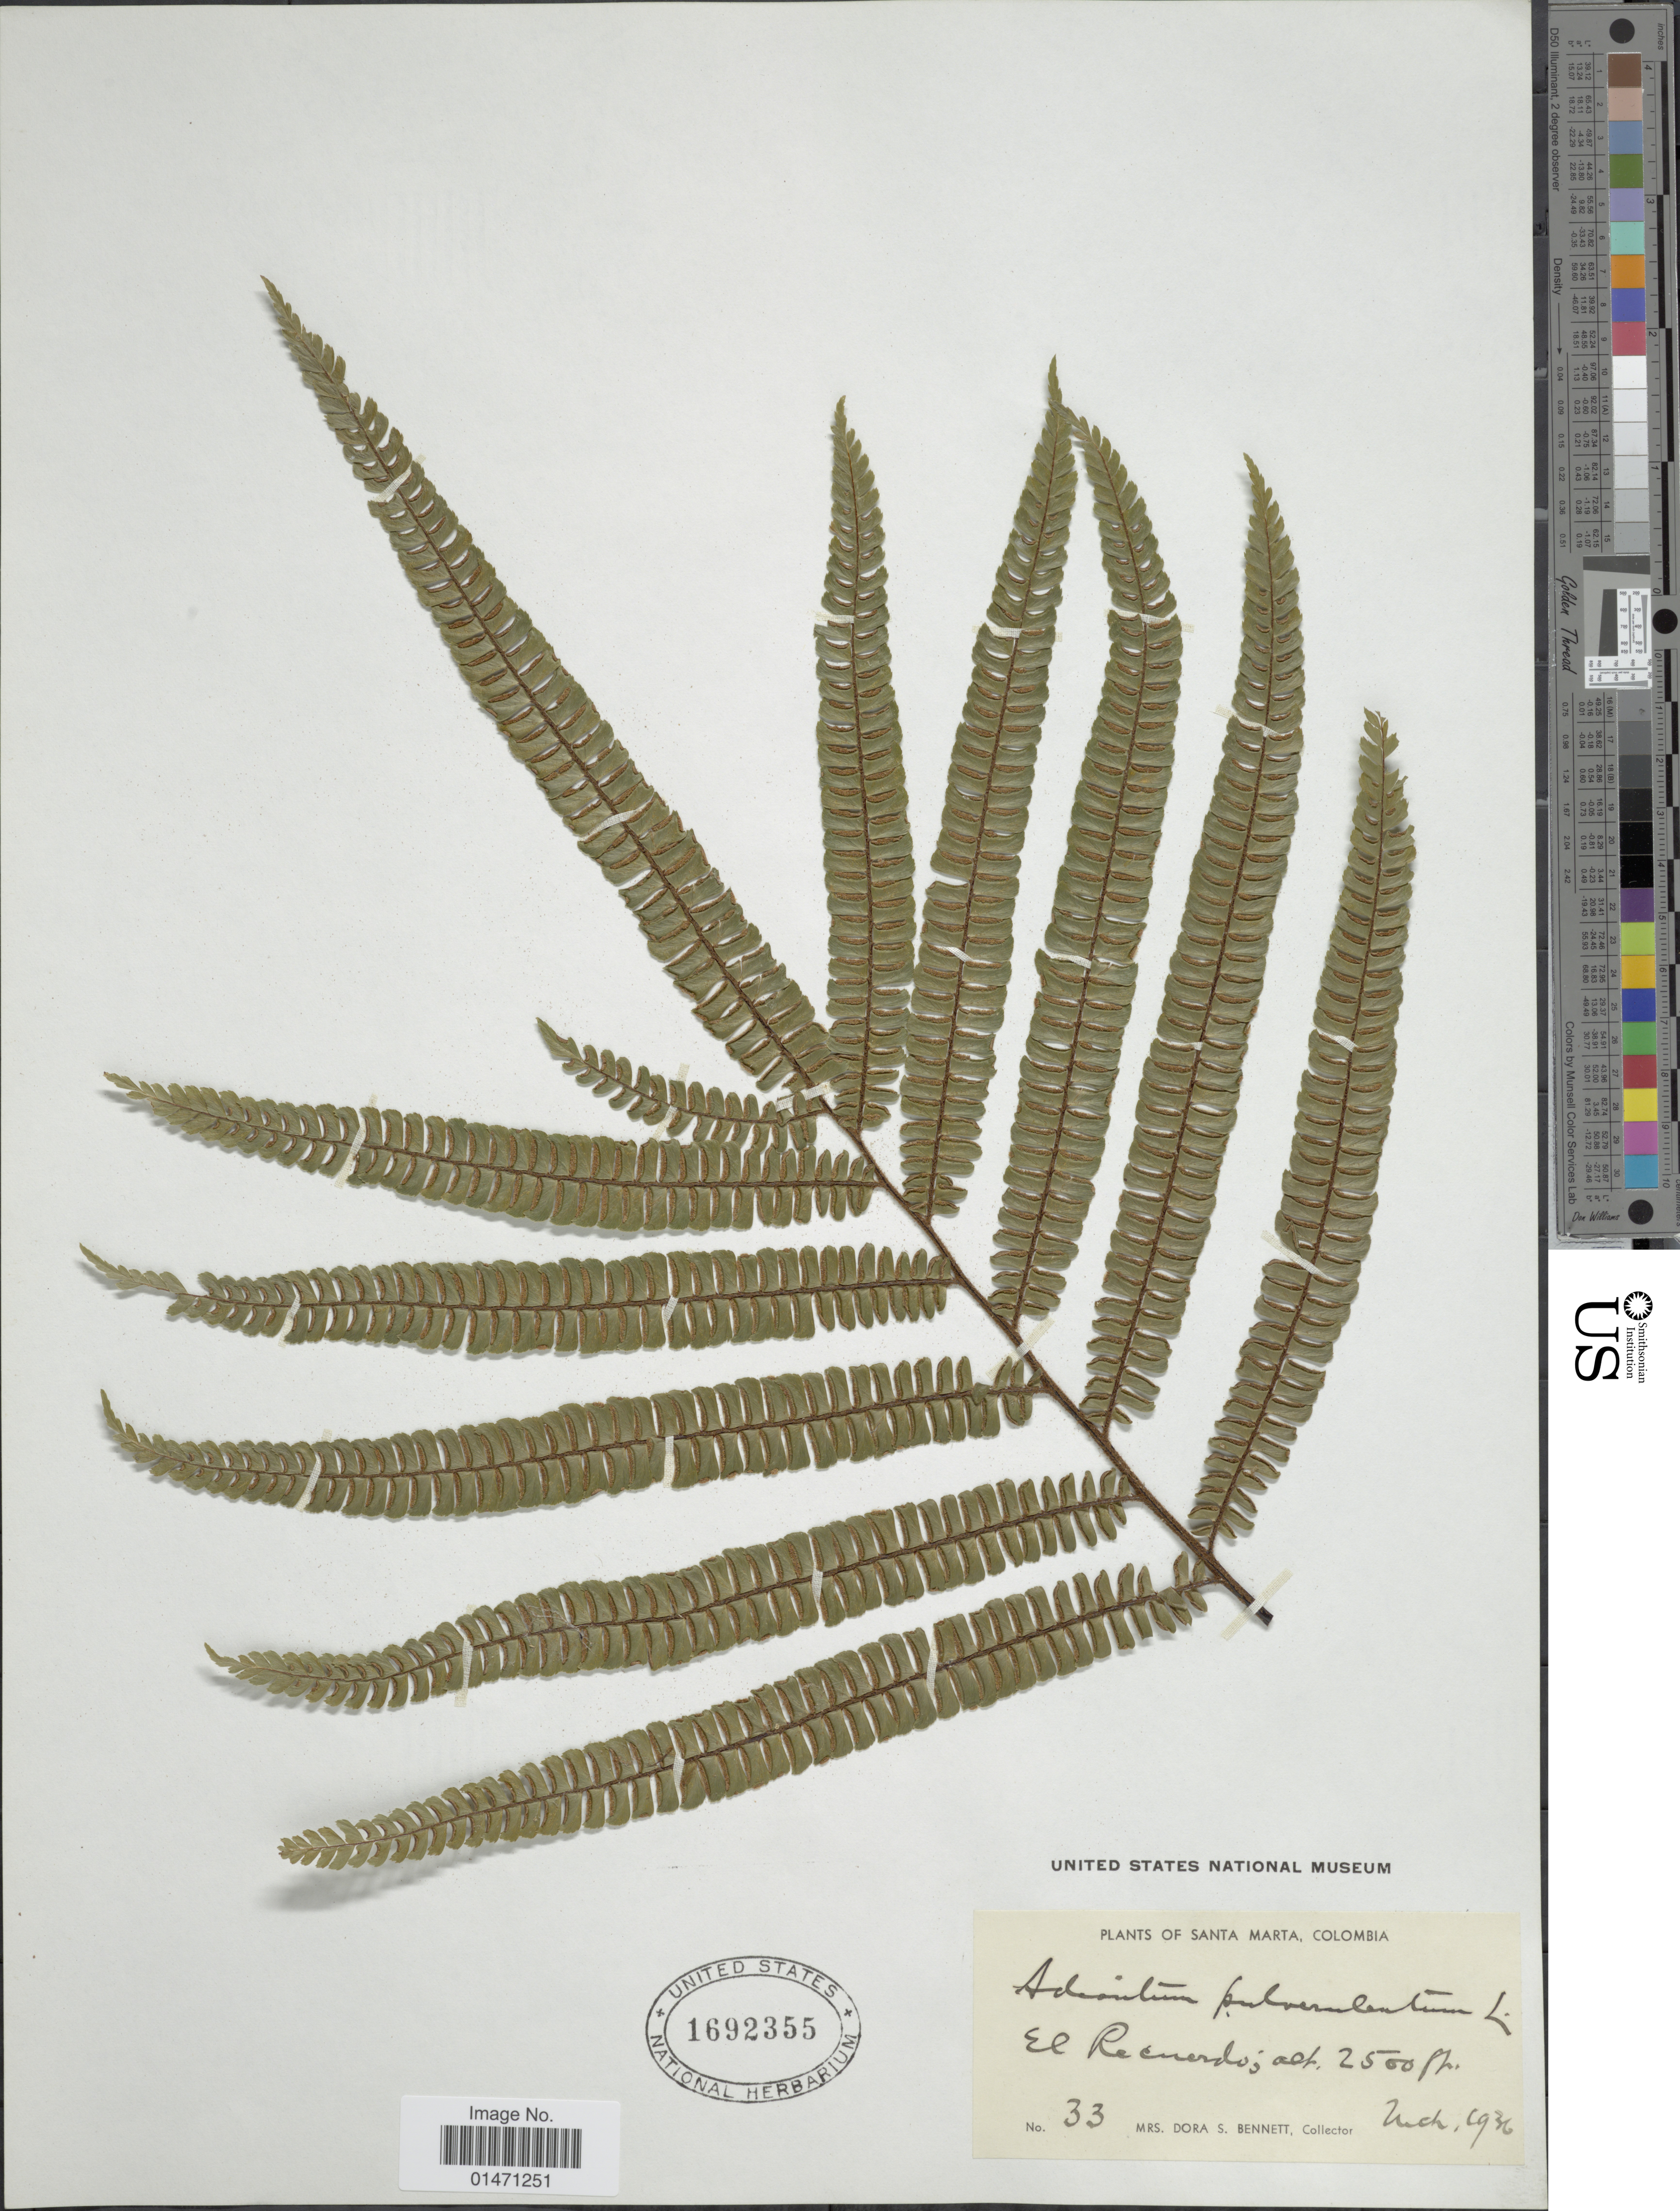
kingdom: Plantae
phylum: Tracheophyta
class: Polypodiopsida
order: Polypodiales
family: Pteridaceae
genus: Adiantum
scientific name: Adiantum pulverulentum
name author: L.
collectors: D. Bennett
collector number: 33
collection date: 1936-03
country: Colombia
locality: Plants of Santa Marta, Colombia, El Recuerdo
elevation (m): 762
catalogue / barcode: US 1692355